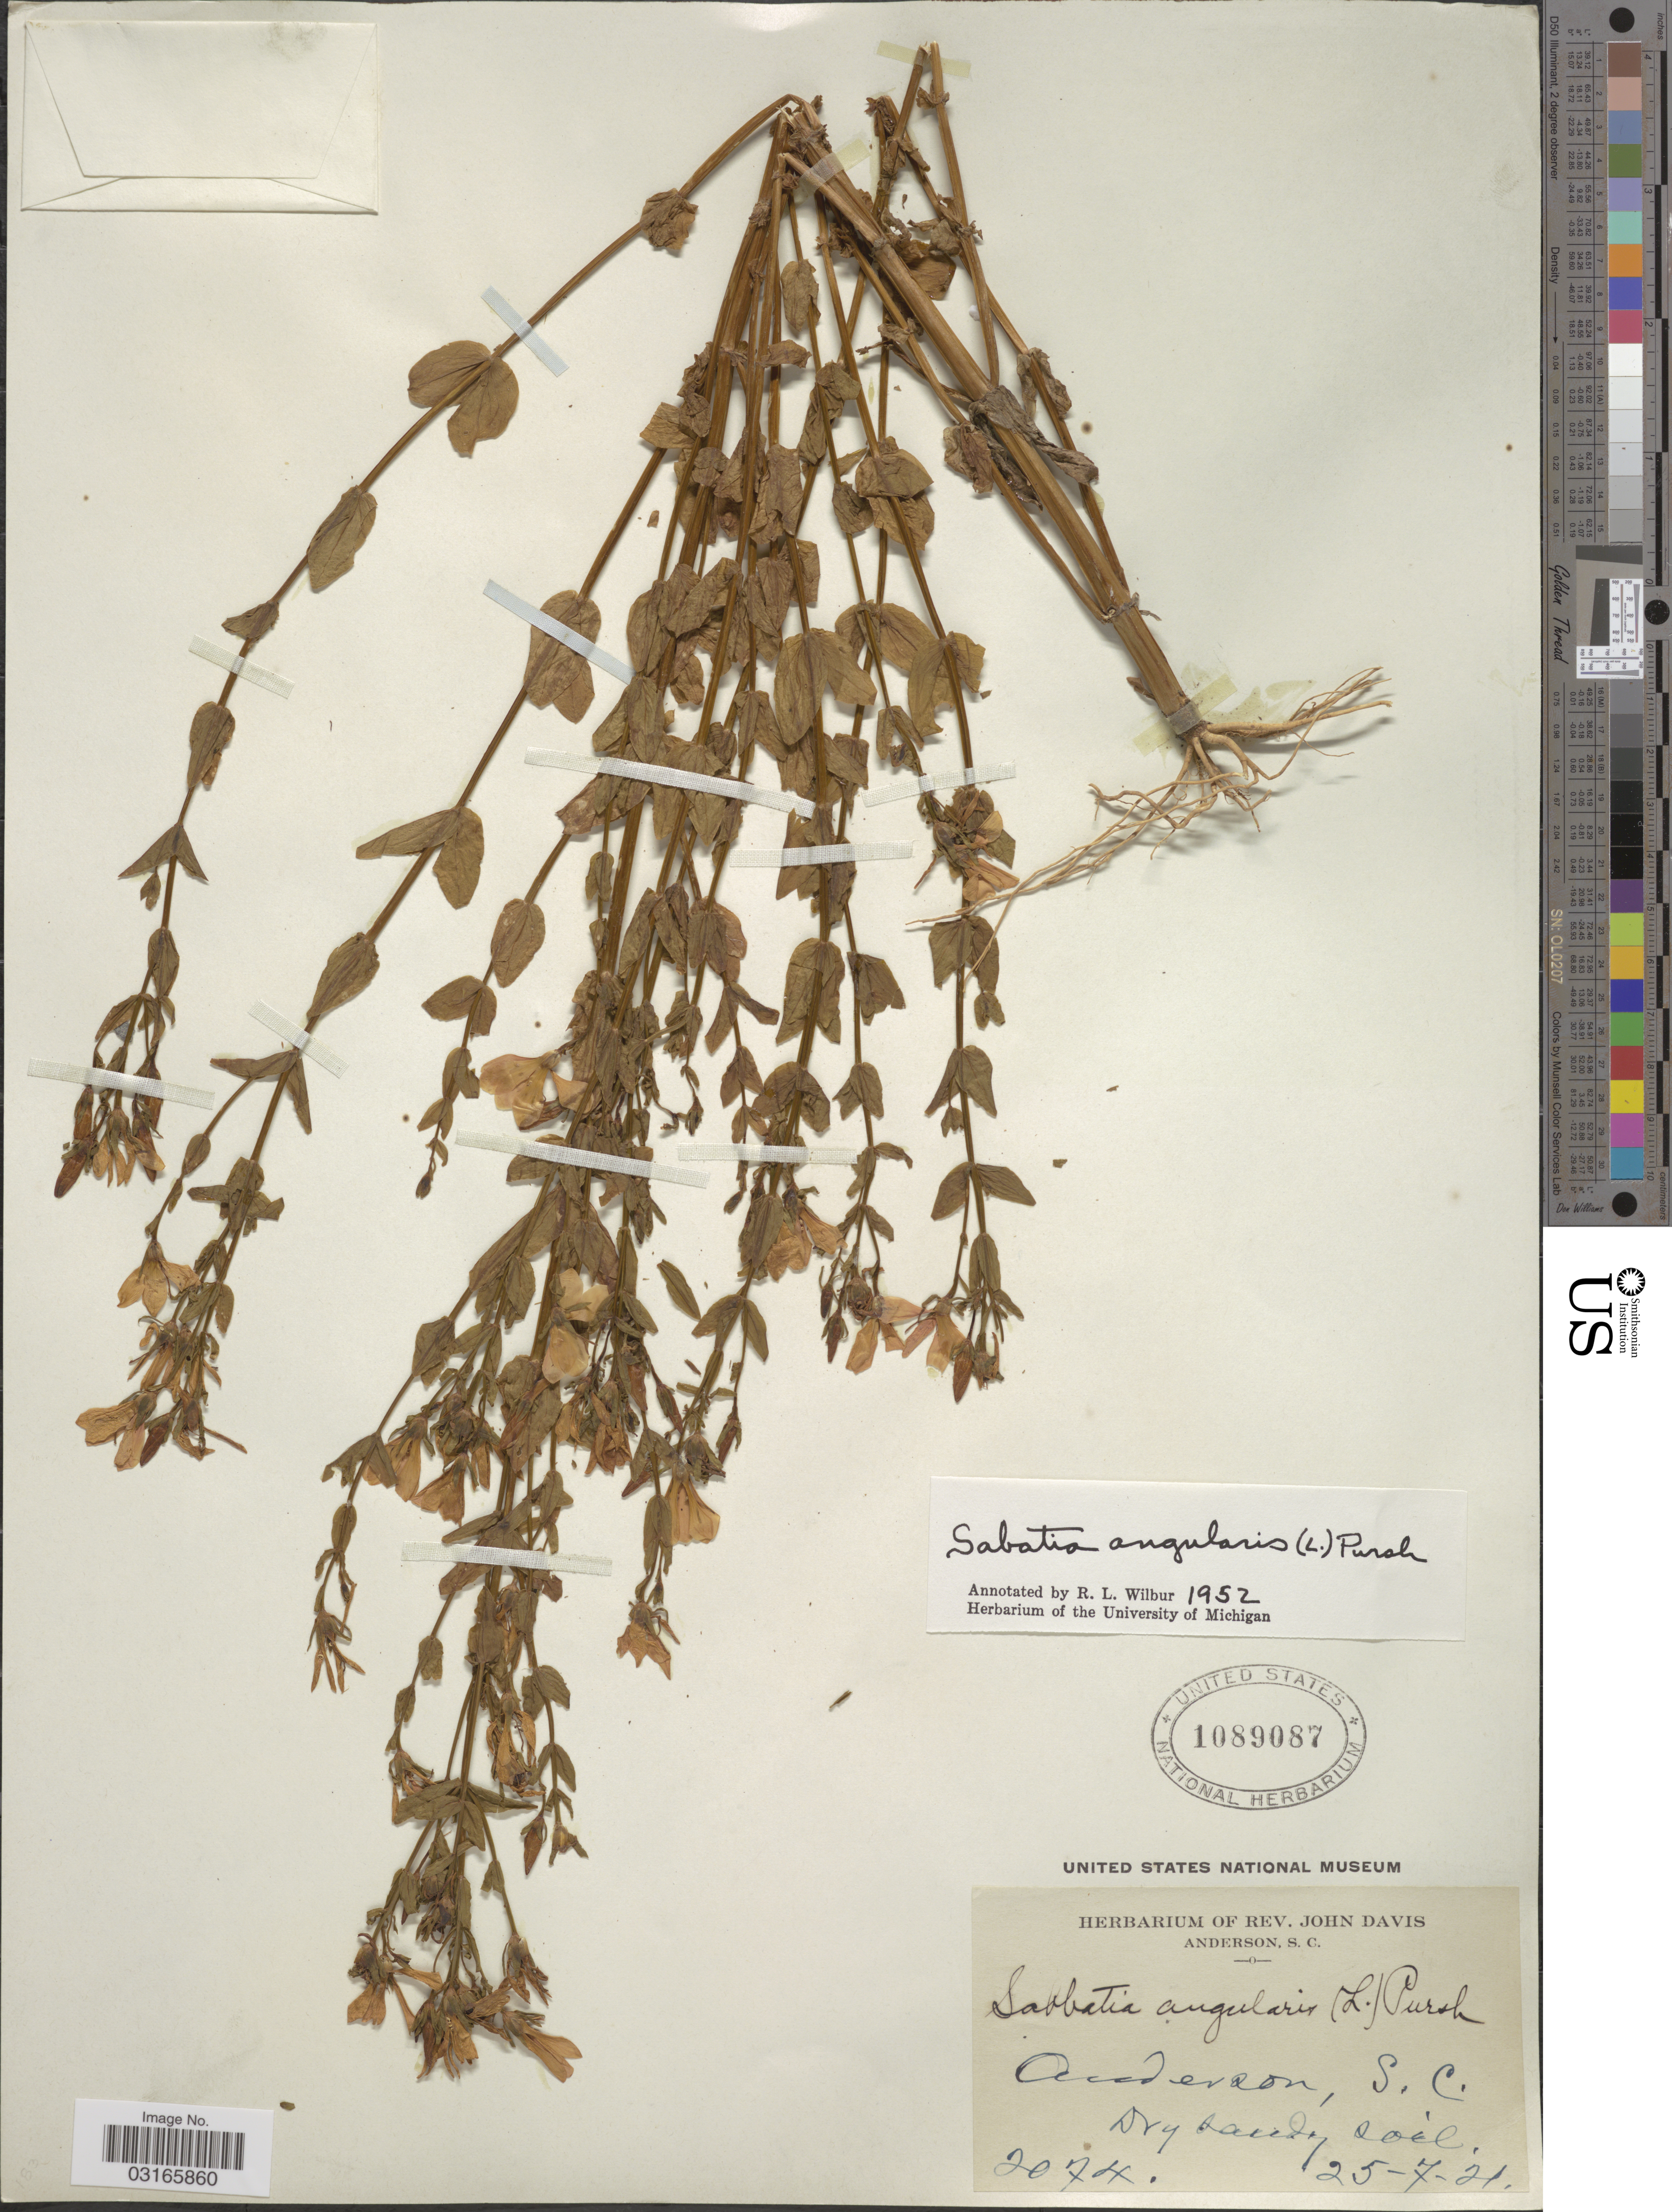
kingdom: Plantae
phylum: Tracheophyta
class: Magnoliopsida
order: Gentianales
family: Gentianaceae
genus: Sabatia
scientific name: Sabatia angularis (L.) Pursh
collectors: ex herb. Rev. John Davis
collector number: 2074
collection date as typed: Transcribed d/m/y: 25/7/21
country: United States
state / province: South Carolina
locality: Anderson.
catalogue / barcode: US 1089087